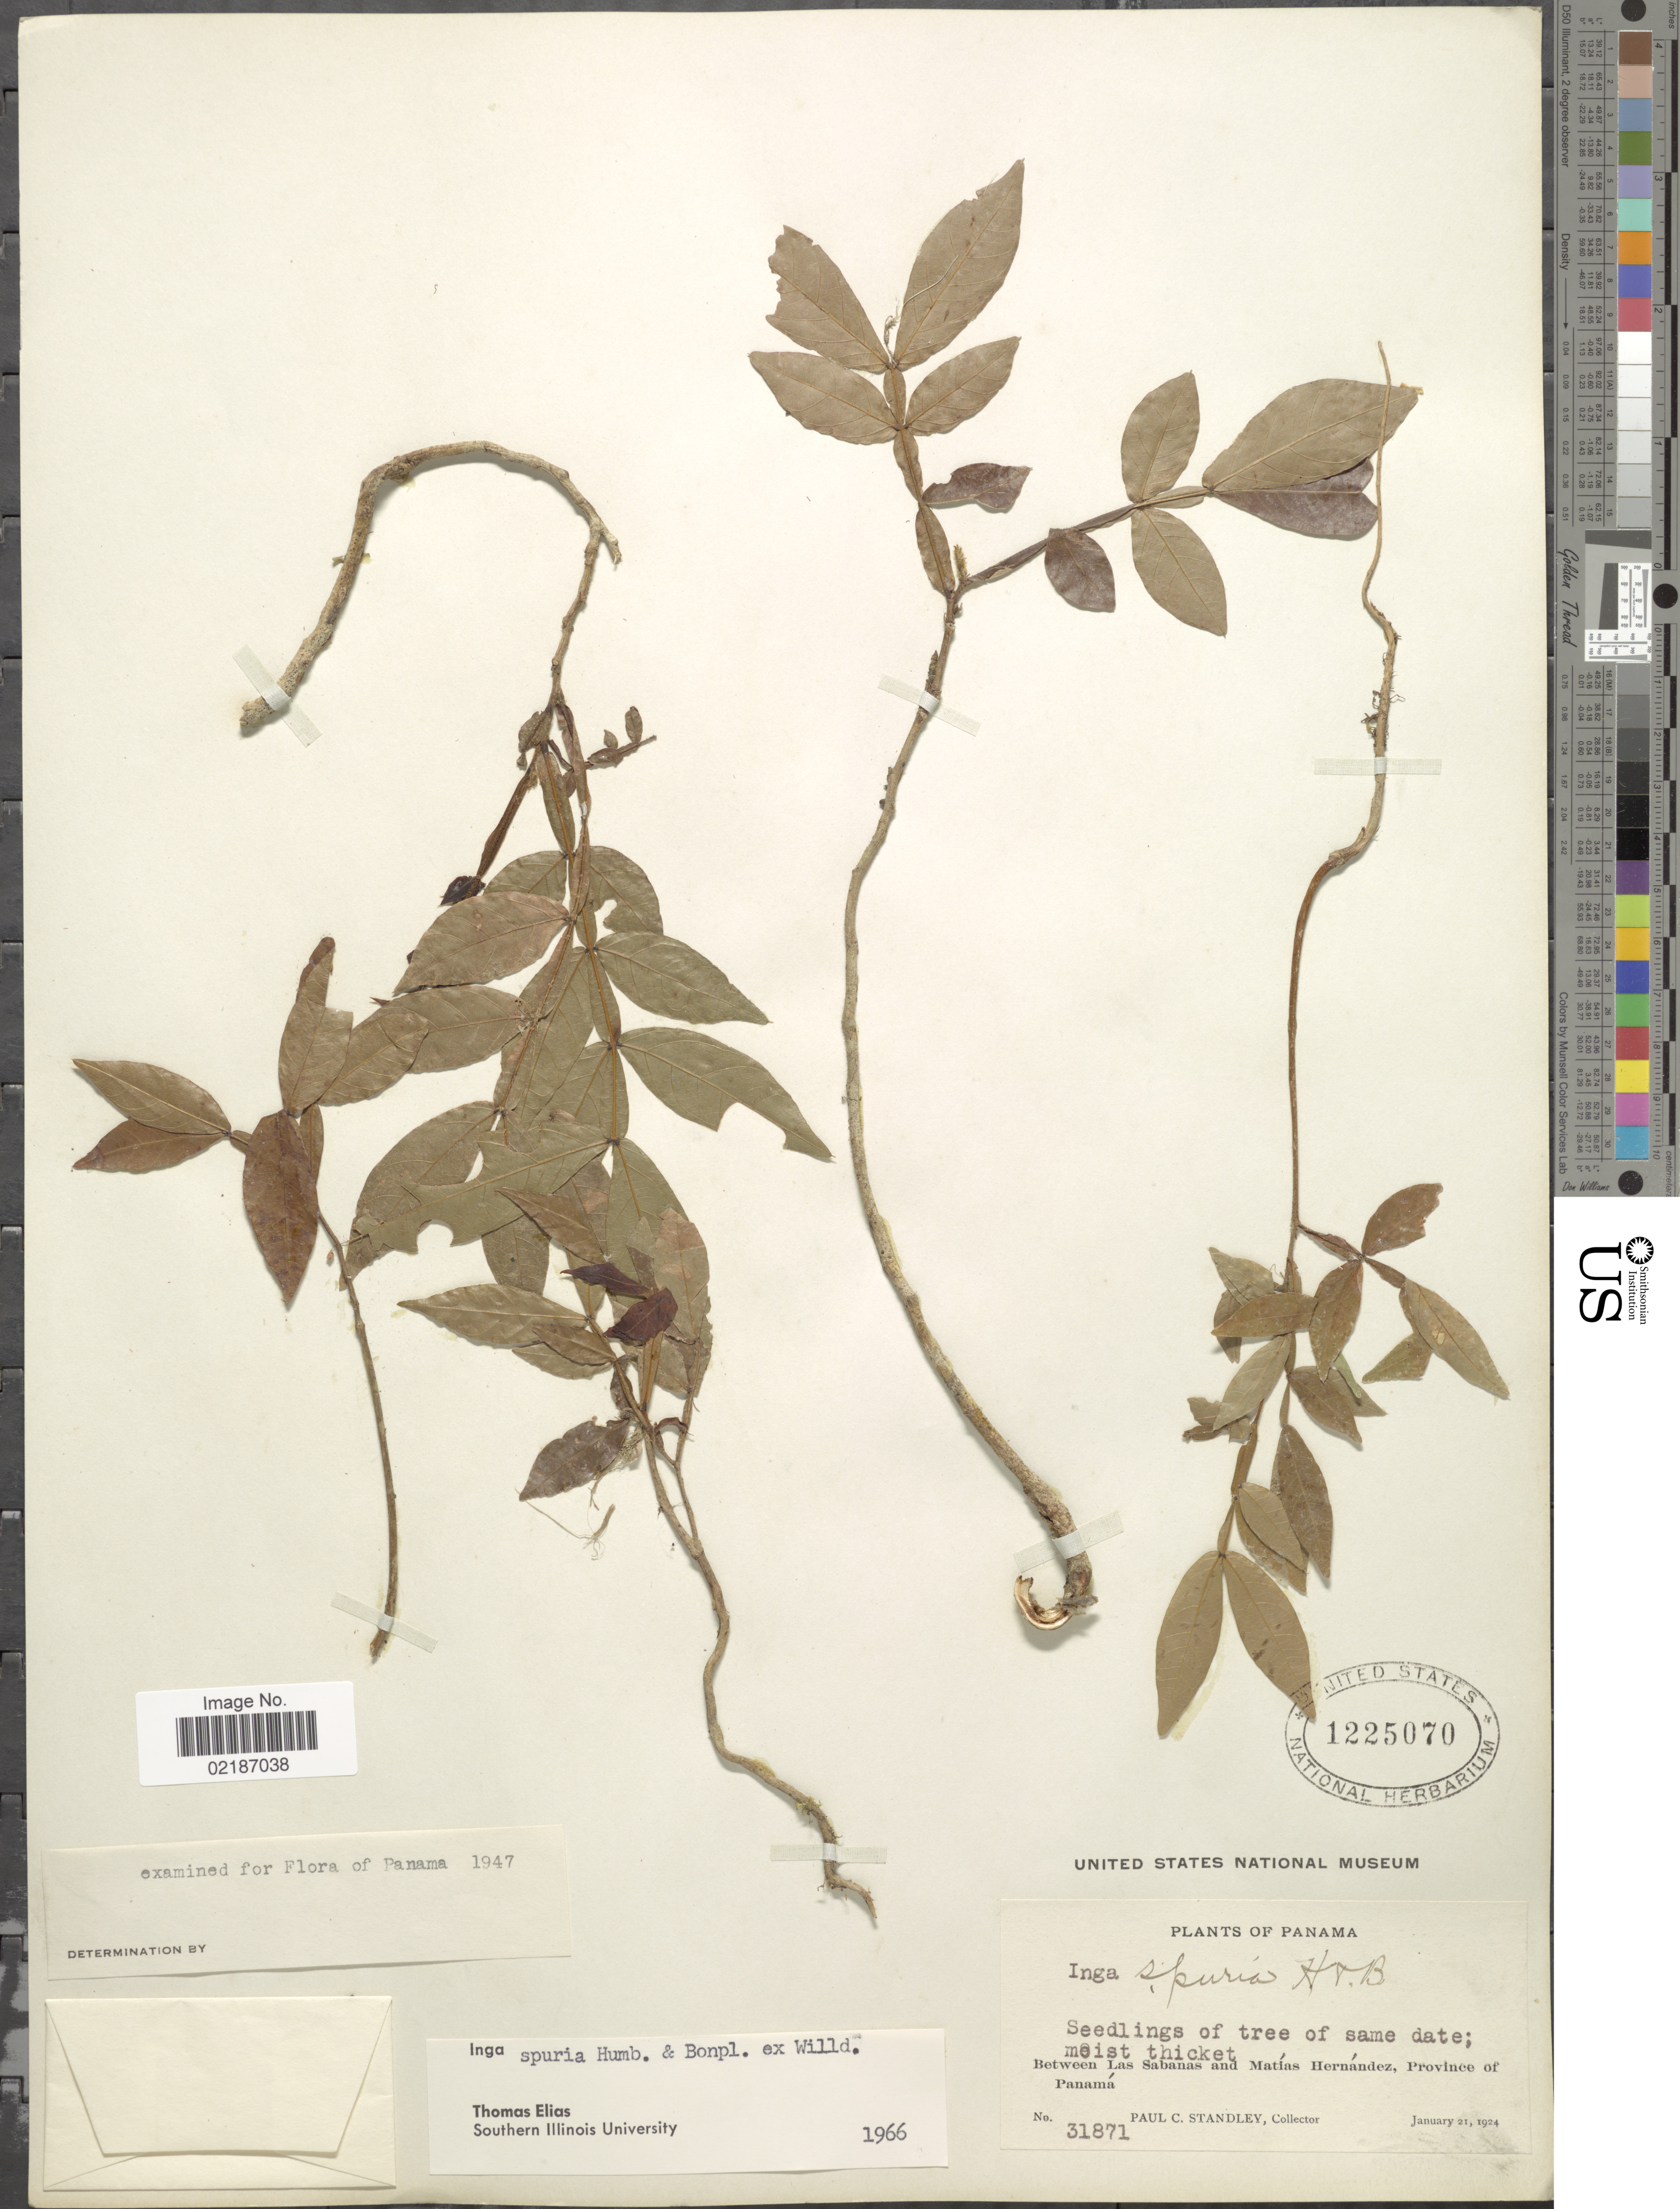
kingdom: Plantae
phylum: Tracheophyta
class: Magnoliopsida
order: Fabales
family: Fabaceae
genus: Inga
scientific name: Inga vera subsp. vera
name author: Willd.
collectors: P. C. Standley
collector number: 31871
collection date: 1924-01-21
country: Panama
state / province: Panamá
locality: Between las Sabanas and Matías Hernández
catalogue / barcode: US 1225070